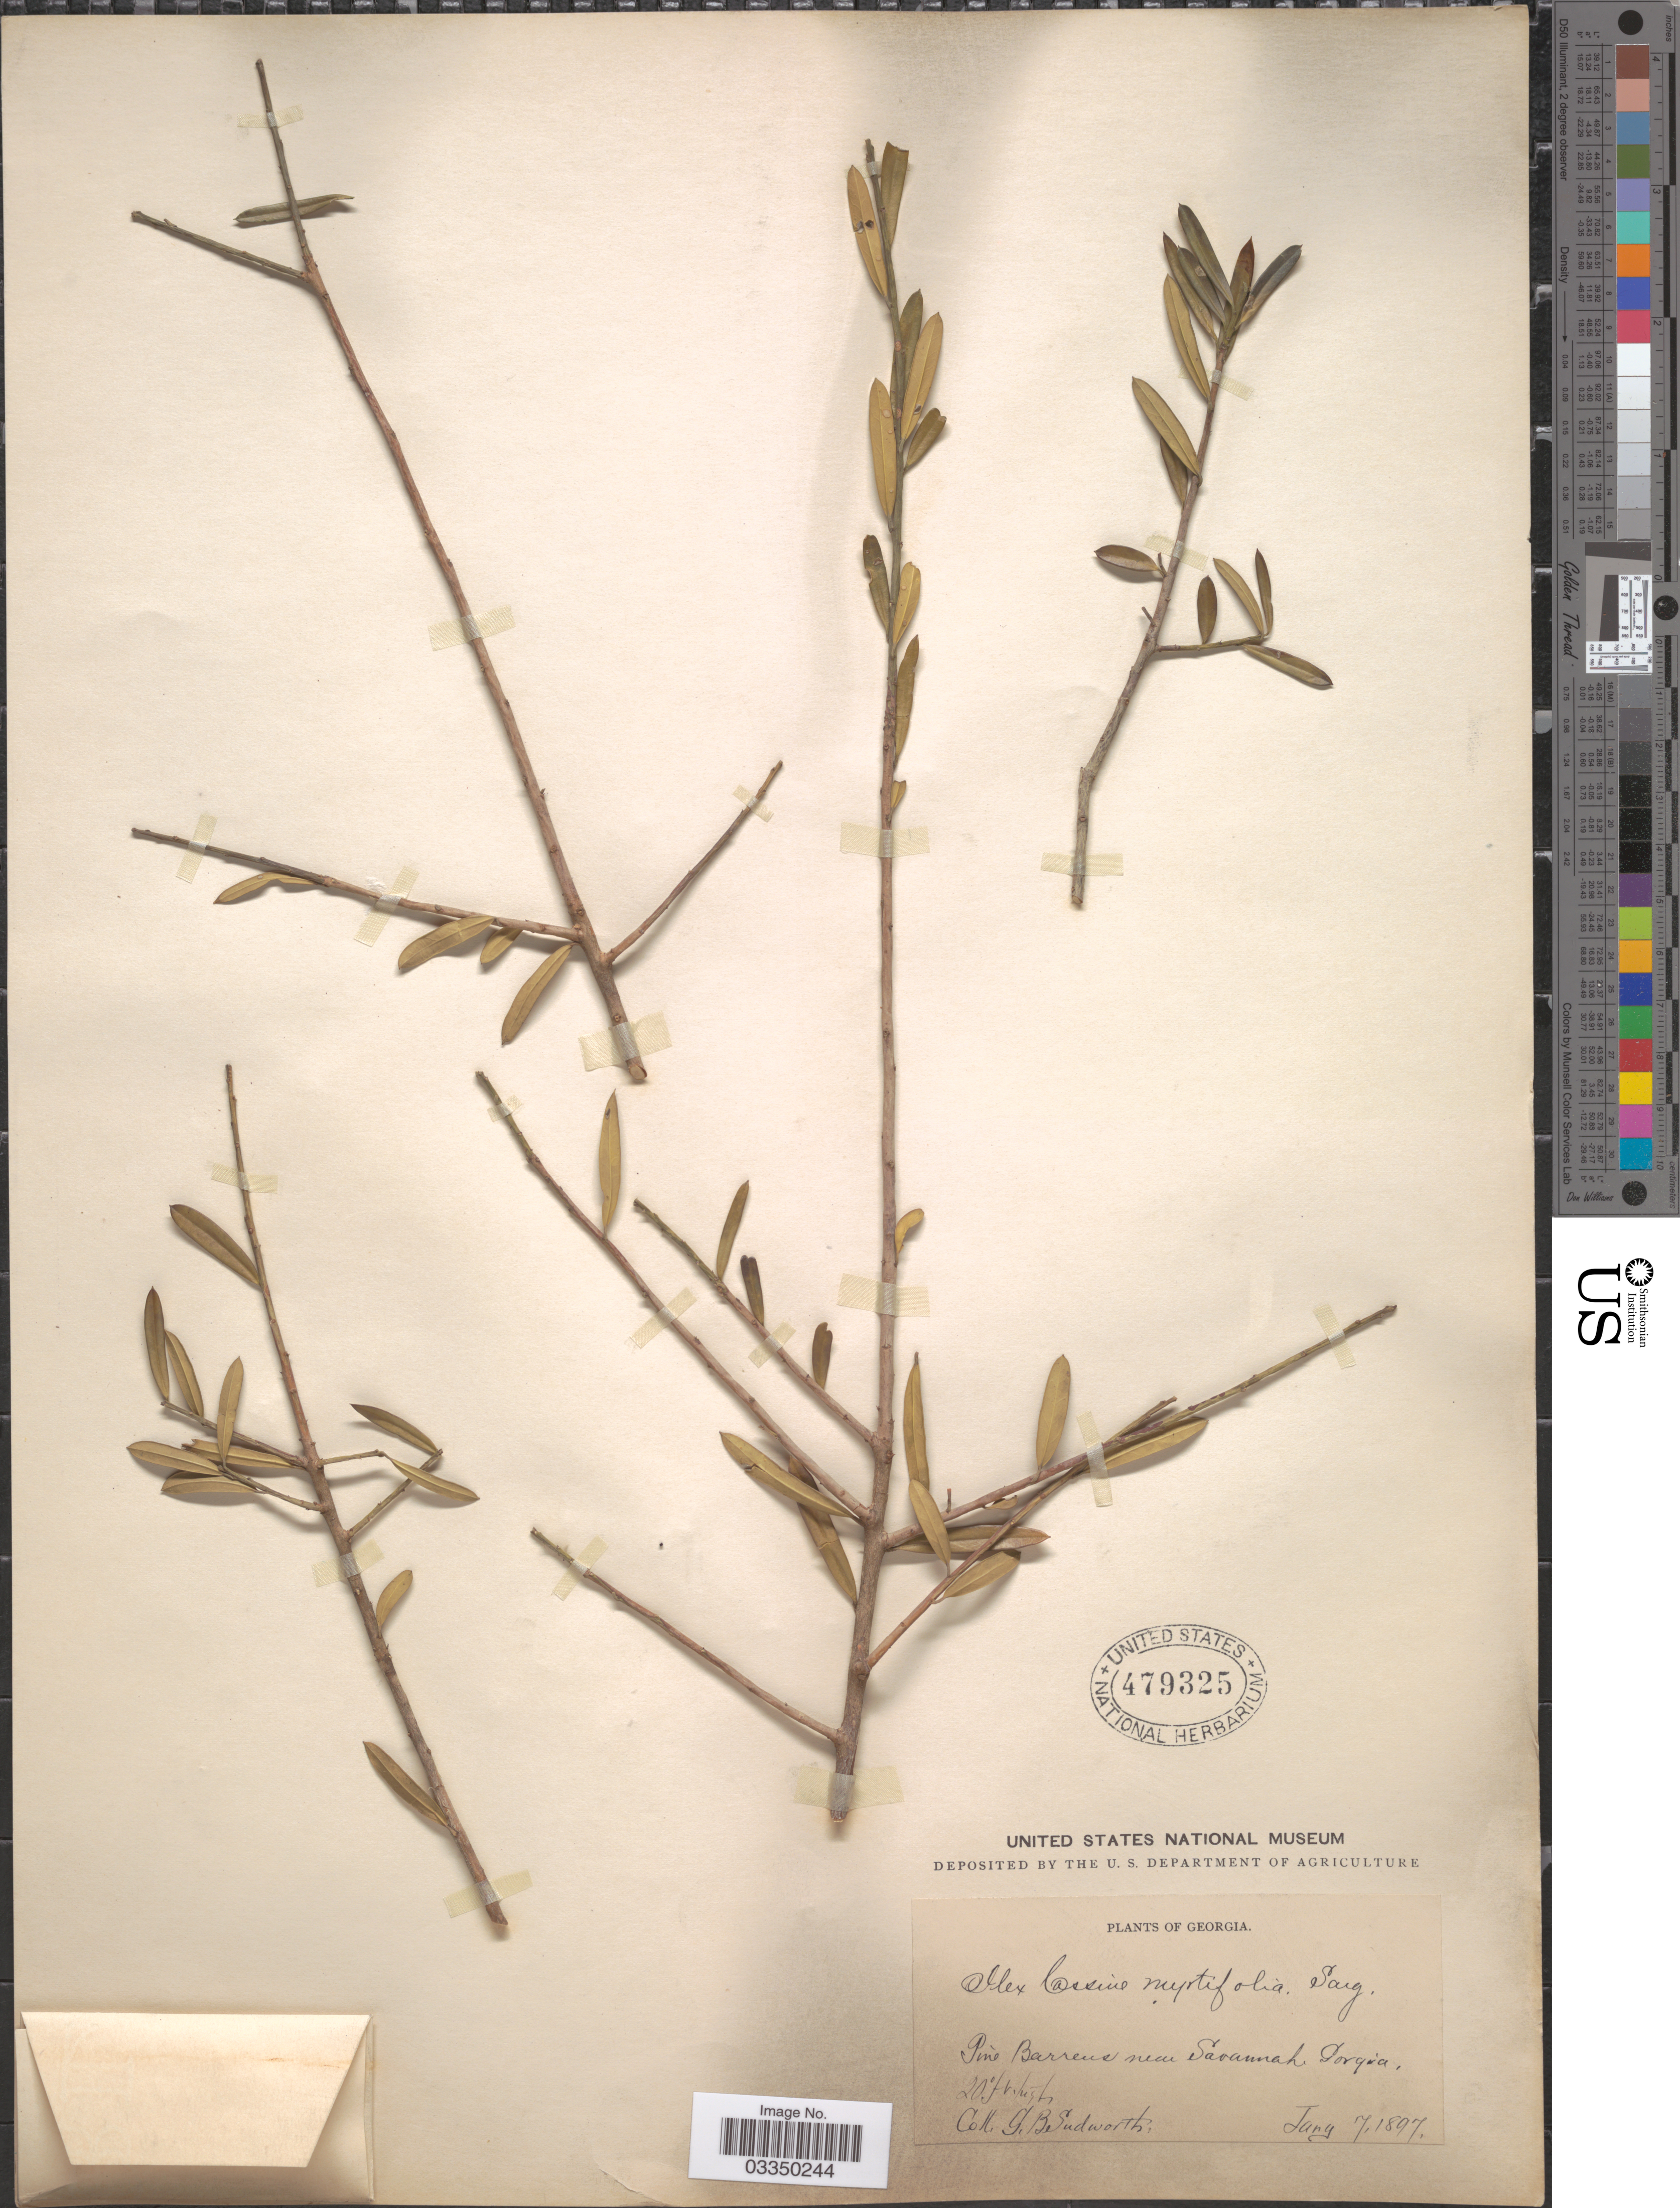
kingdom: Plantae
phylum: Tracheophyta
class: Magnoliopsida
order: Aquifoliales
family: Aquifoliaceae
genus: Ilex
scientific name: Ilex myrtifolia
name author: Walter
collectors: G. B. Sudworth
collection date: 1897-06-07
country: United States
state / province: Georgia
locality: Pine Barrens near Savannah Georgia.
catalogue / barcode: US 479325